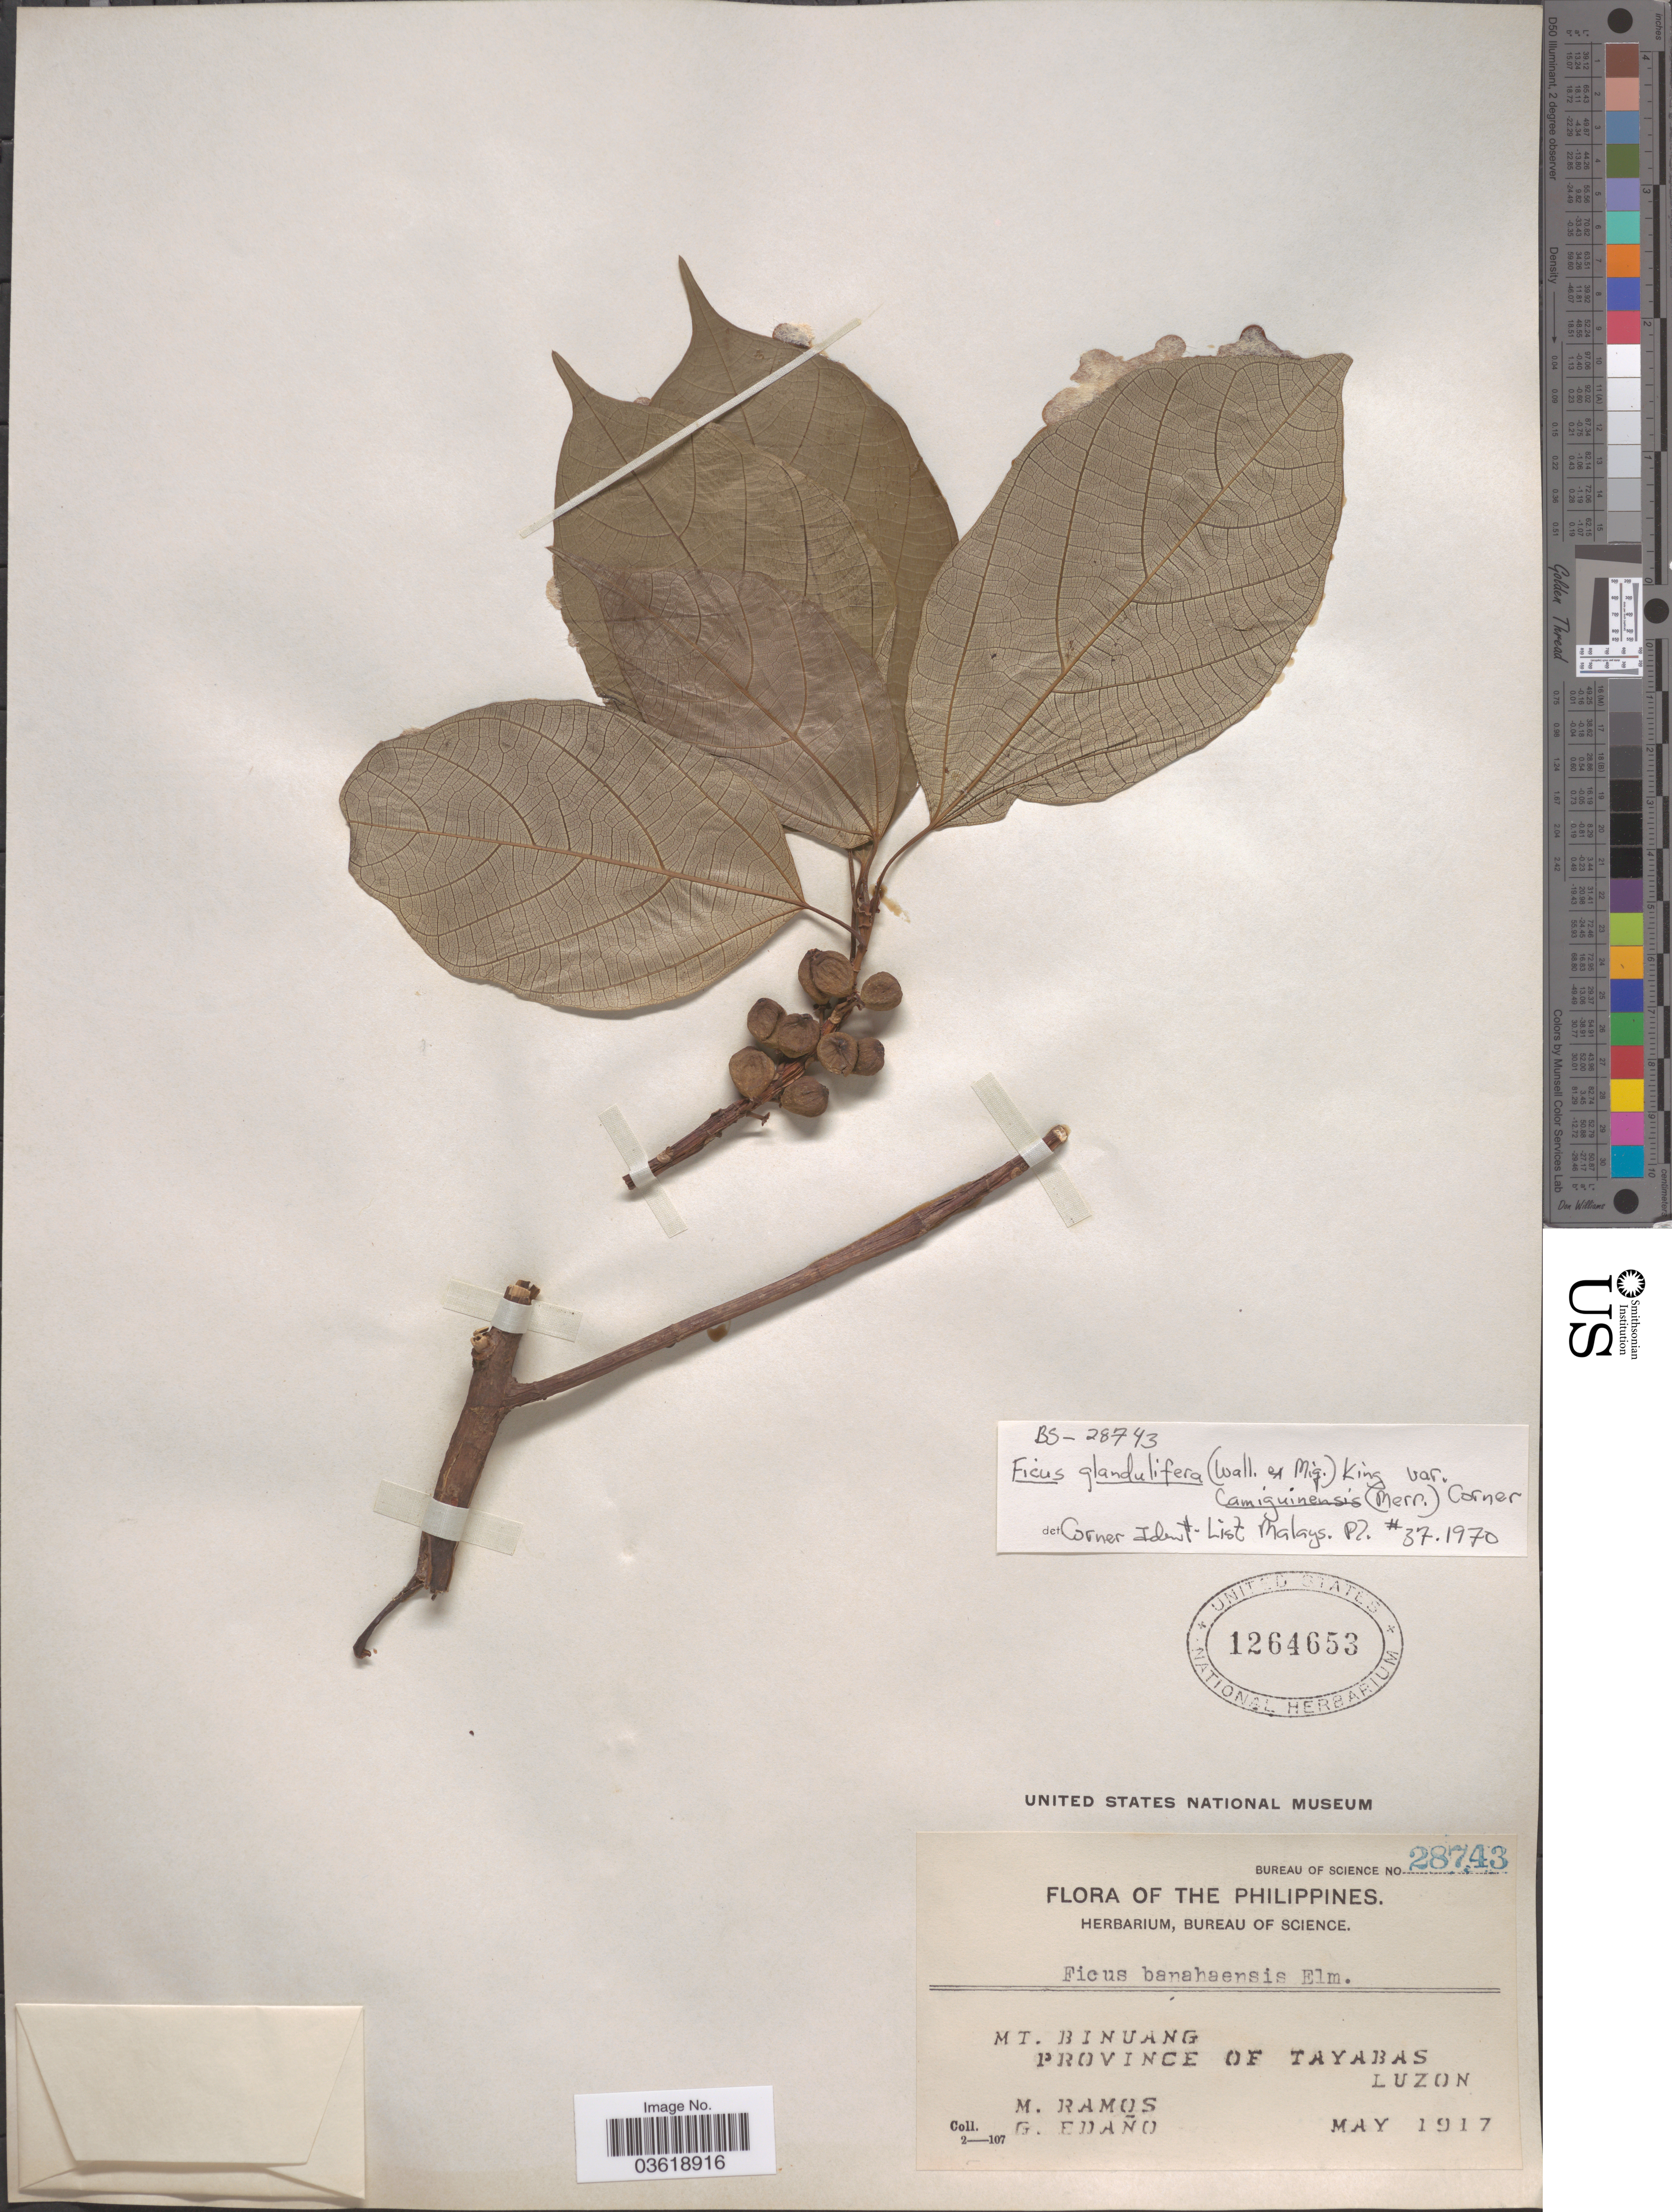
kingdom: Plantae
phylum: Tracheophyta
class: Magnoliopsida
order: Rosales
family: Moraceae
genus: Ficus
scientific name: Ficus glandulifera var. camiguinensis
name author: Corner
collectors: M. Ramos & G. Edaño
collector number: Bureau of Science 28743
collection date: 1917-05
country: Philippines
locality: Mt. Binuang. Province of Tayabas. Luzon.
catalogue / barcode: US 1264653